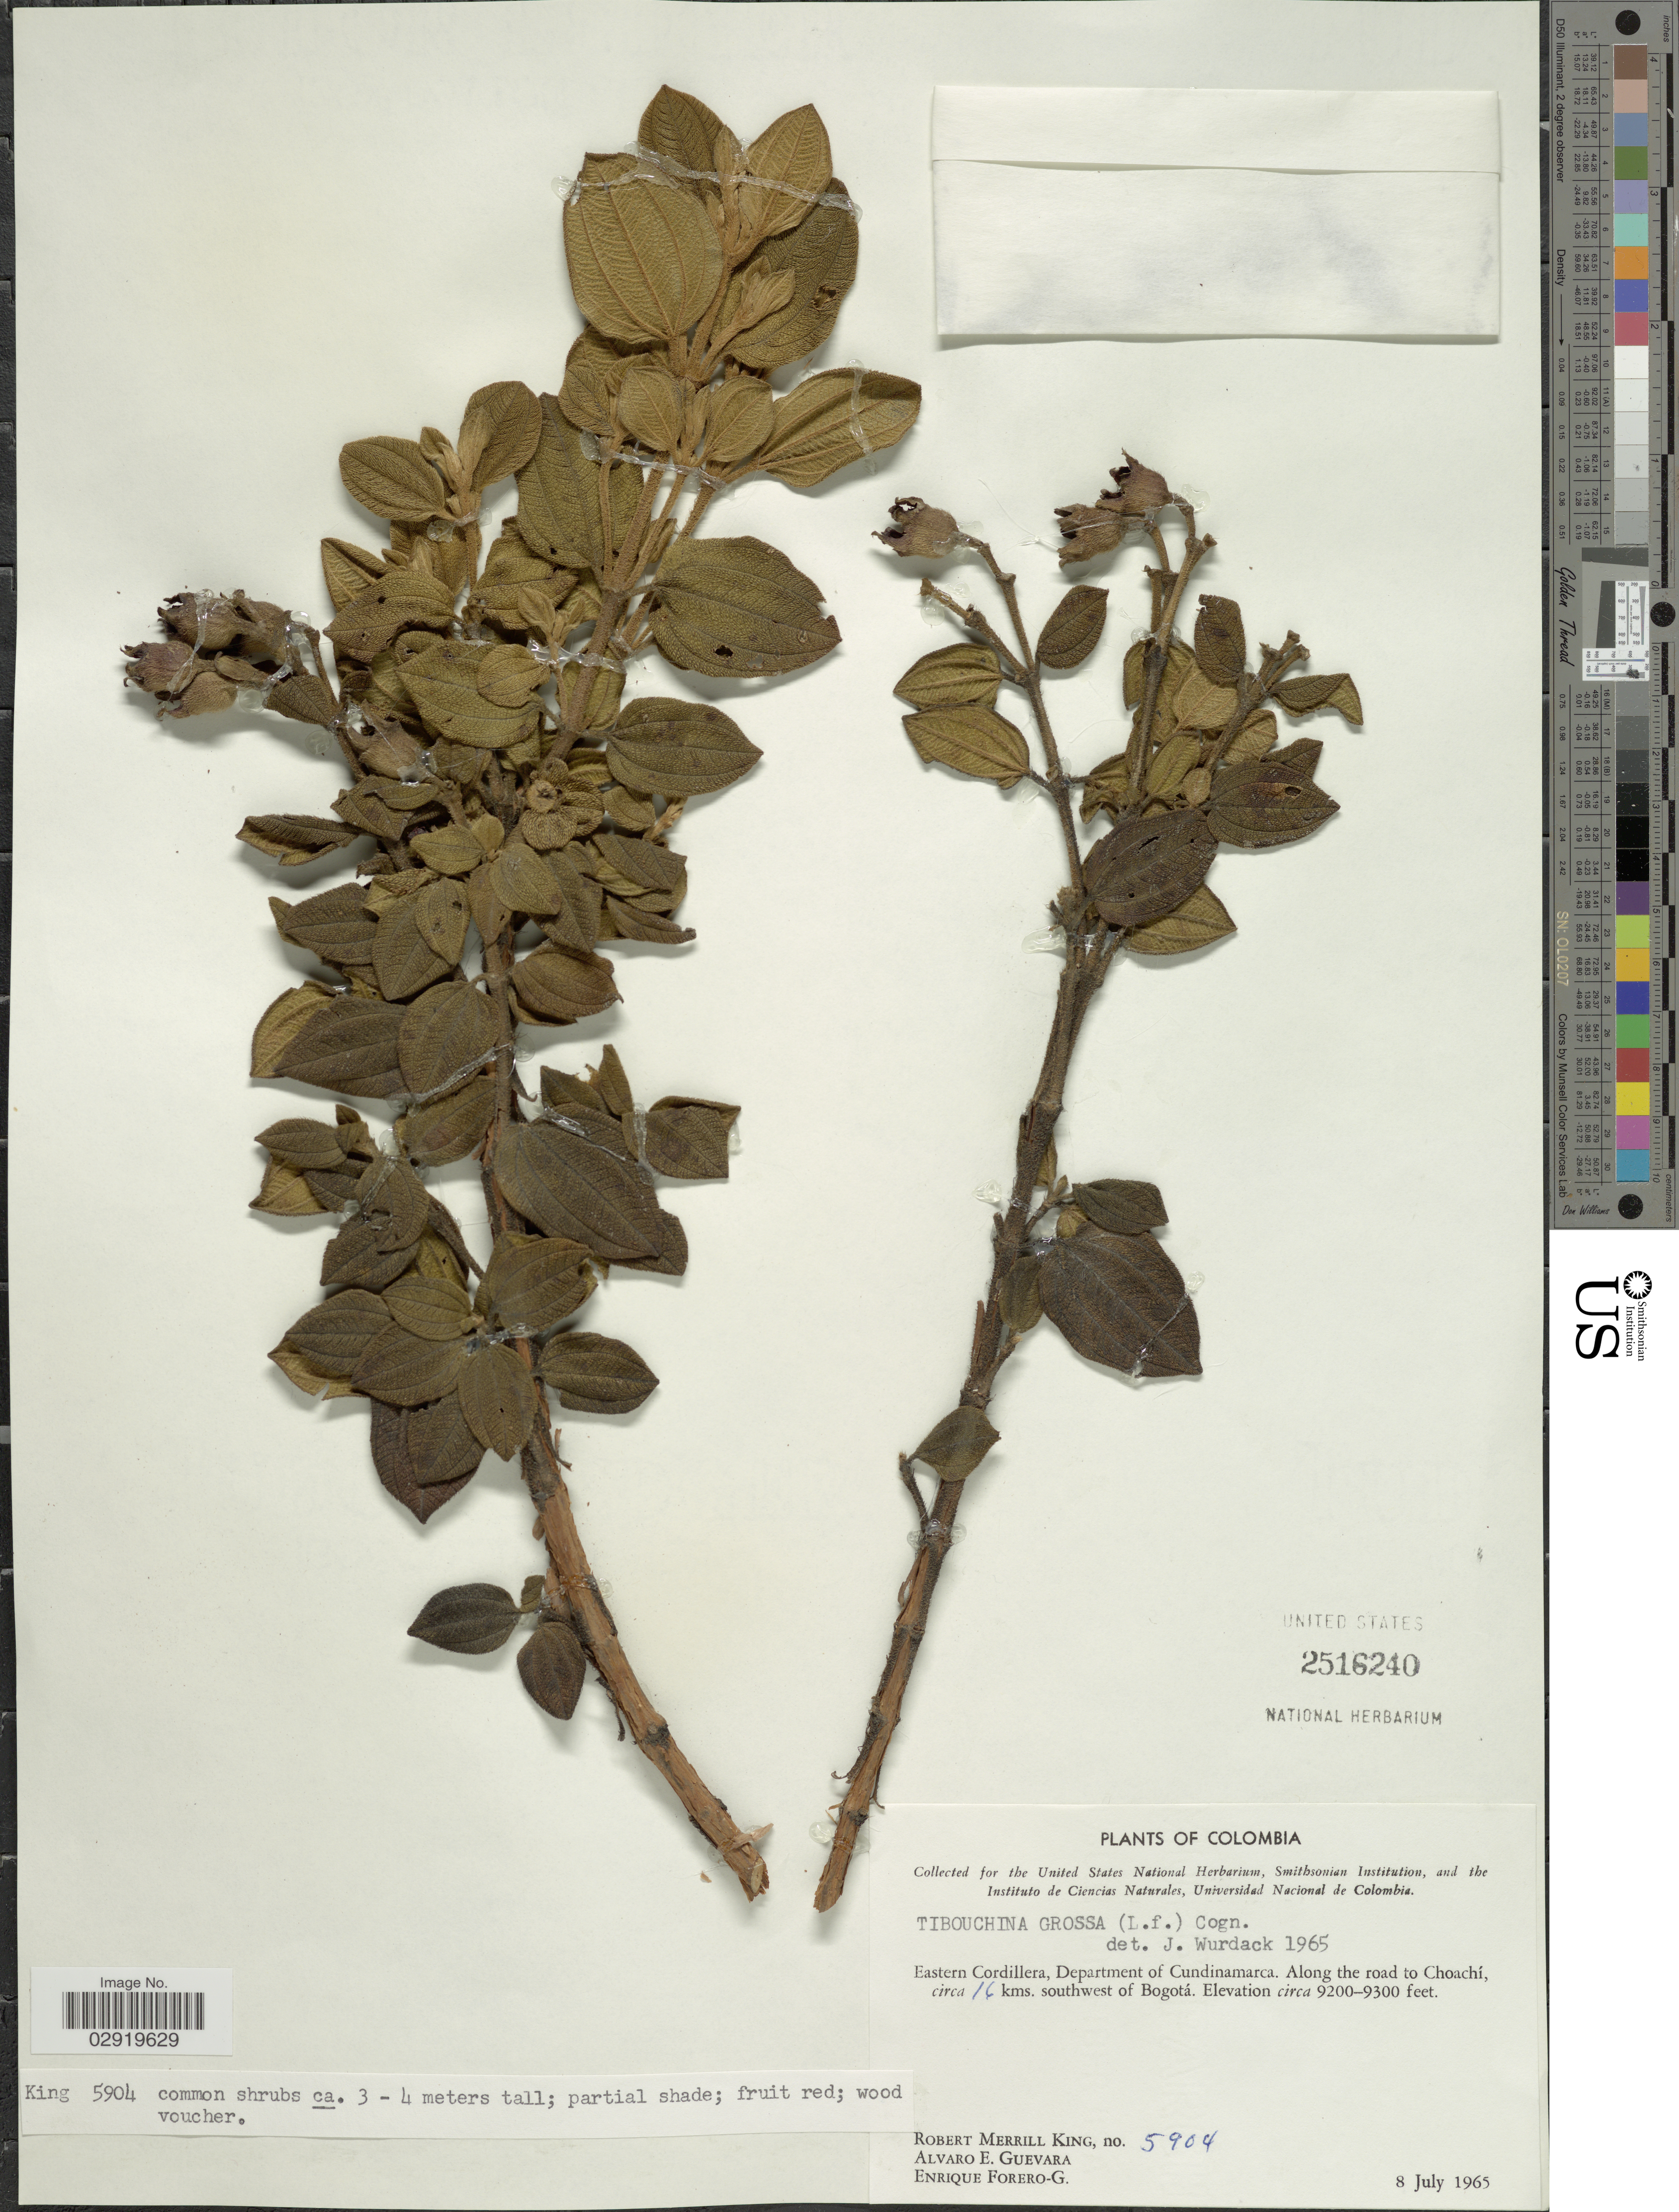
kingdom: Plantae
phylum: Tracheophyta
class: Magnoliopsida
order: Myrtales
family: Melastomataceae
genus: Chaetogastra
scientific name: Chaetogastra grossa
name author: (L. f.) P.J.F. Guim. & Michelang.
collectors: R. M. King, A. E. Guevara & E. Forero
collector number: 5904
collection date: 1965-07-08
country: Colombia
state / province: Cundinamarca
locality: Eastern Cordillera, Department of Cundinamarca. Along the road to Choachí, circa 16 kms. southwest of Bogotá.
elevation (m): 2804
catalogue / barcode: US 2516240